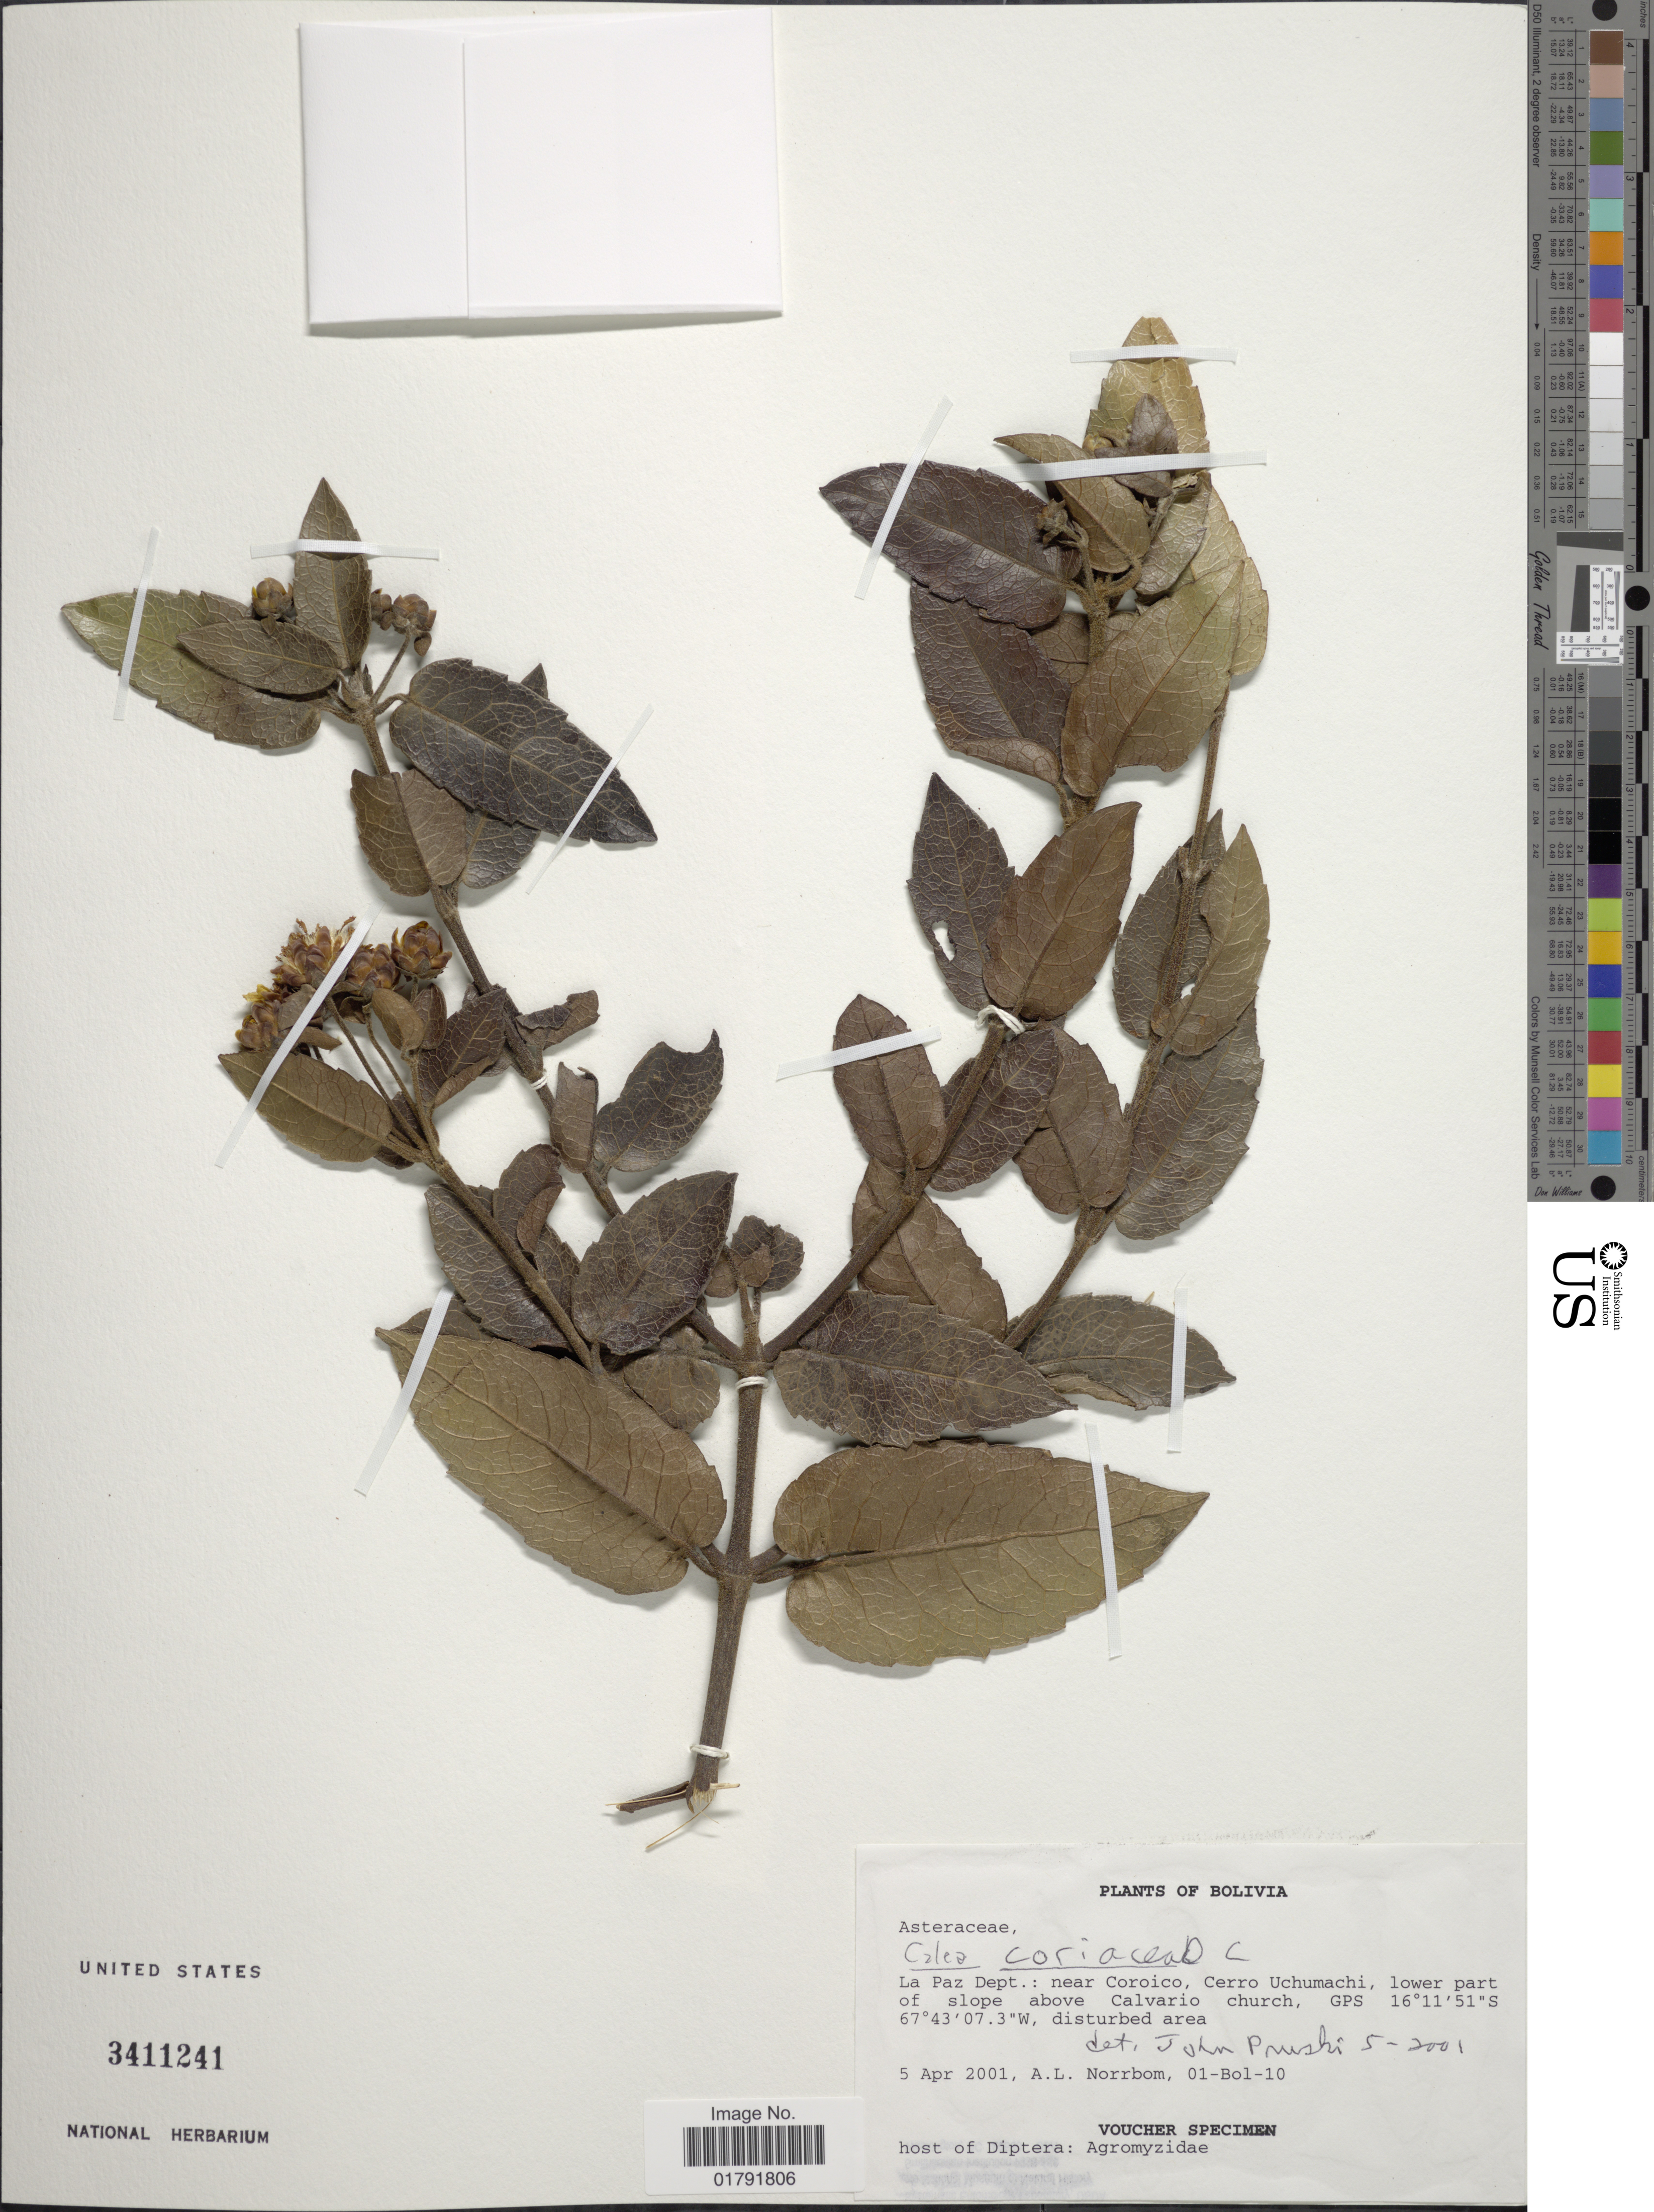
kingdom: Plantae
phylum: Tracheophyta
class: Magnoliopsida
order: Asterales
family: Asteraceae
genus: Calea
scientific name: Calea coriacea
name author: DC.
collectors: A. L. Norrbom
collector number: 01-Bol-10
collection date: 2001-04-05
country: Bolivia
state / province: La Paz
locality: Near Coroico, Cerro Uchumachi, lower part of sloe above Calvario church, disturbed area.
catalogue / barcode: US 3411241